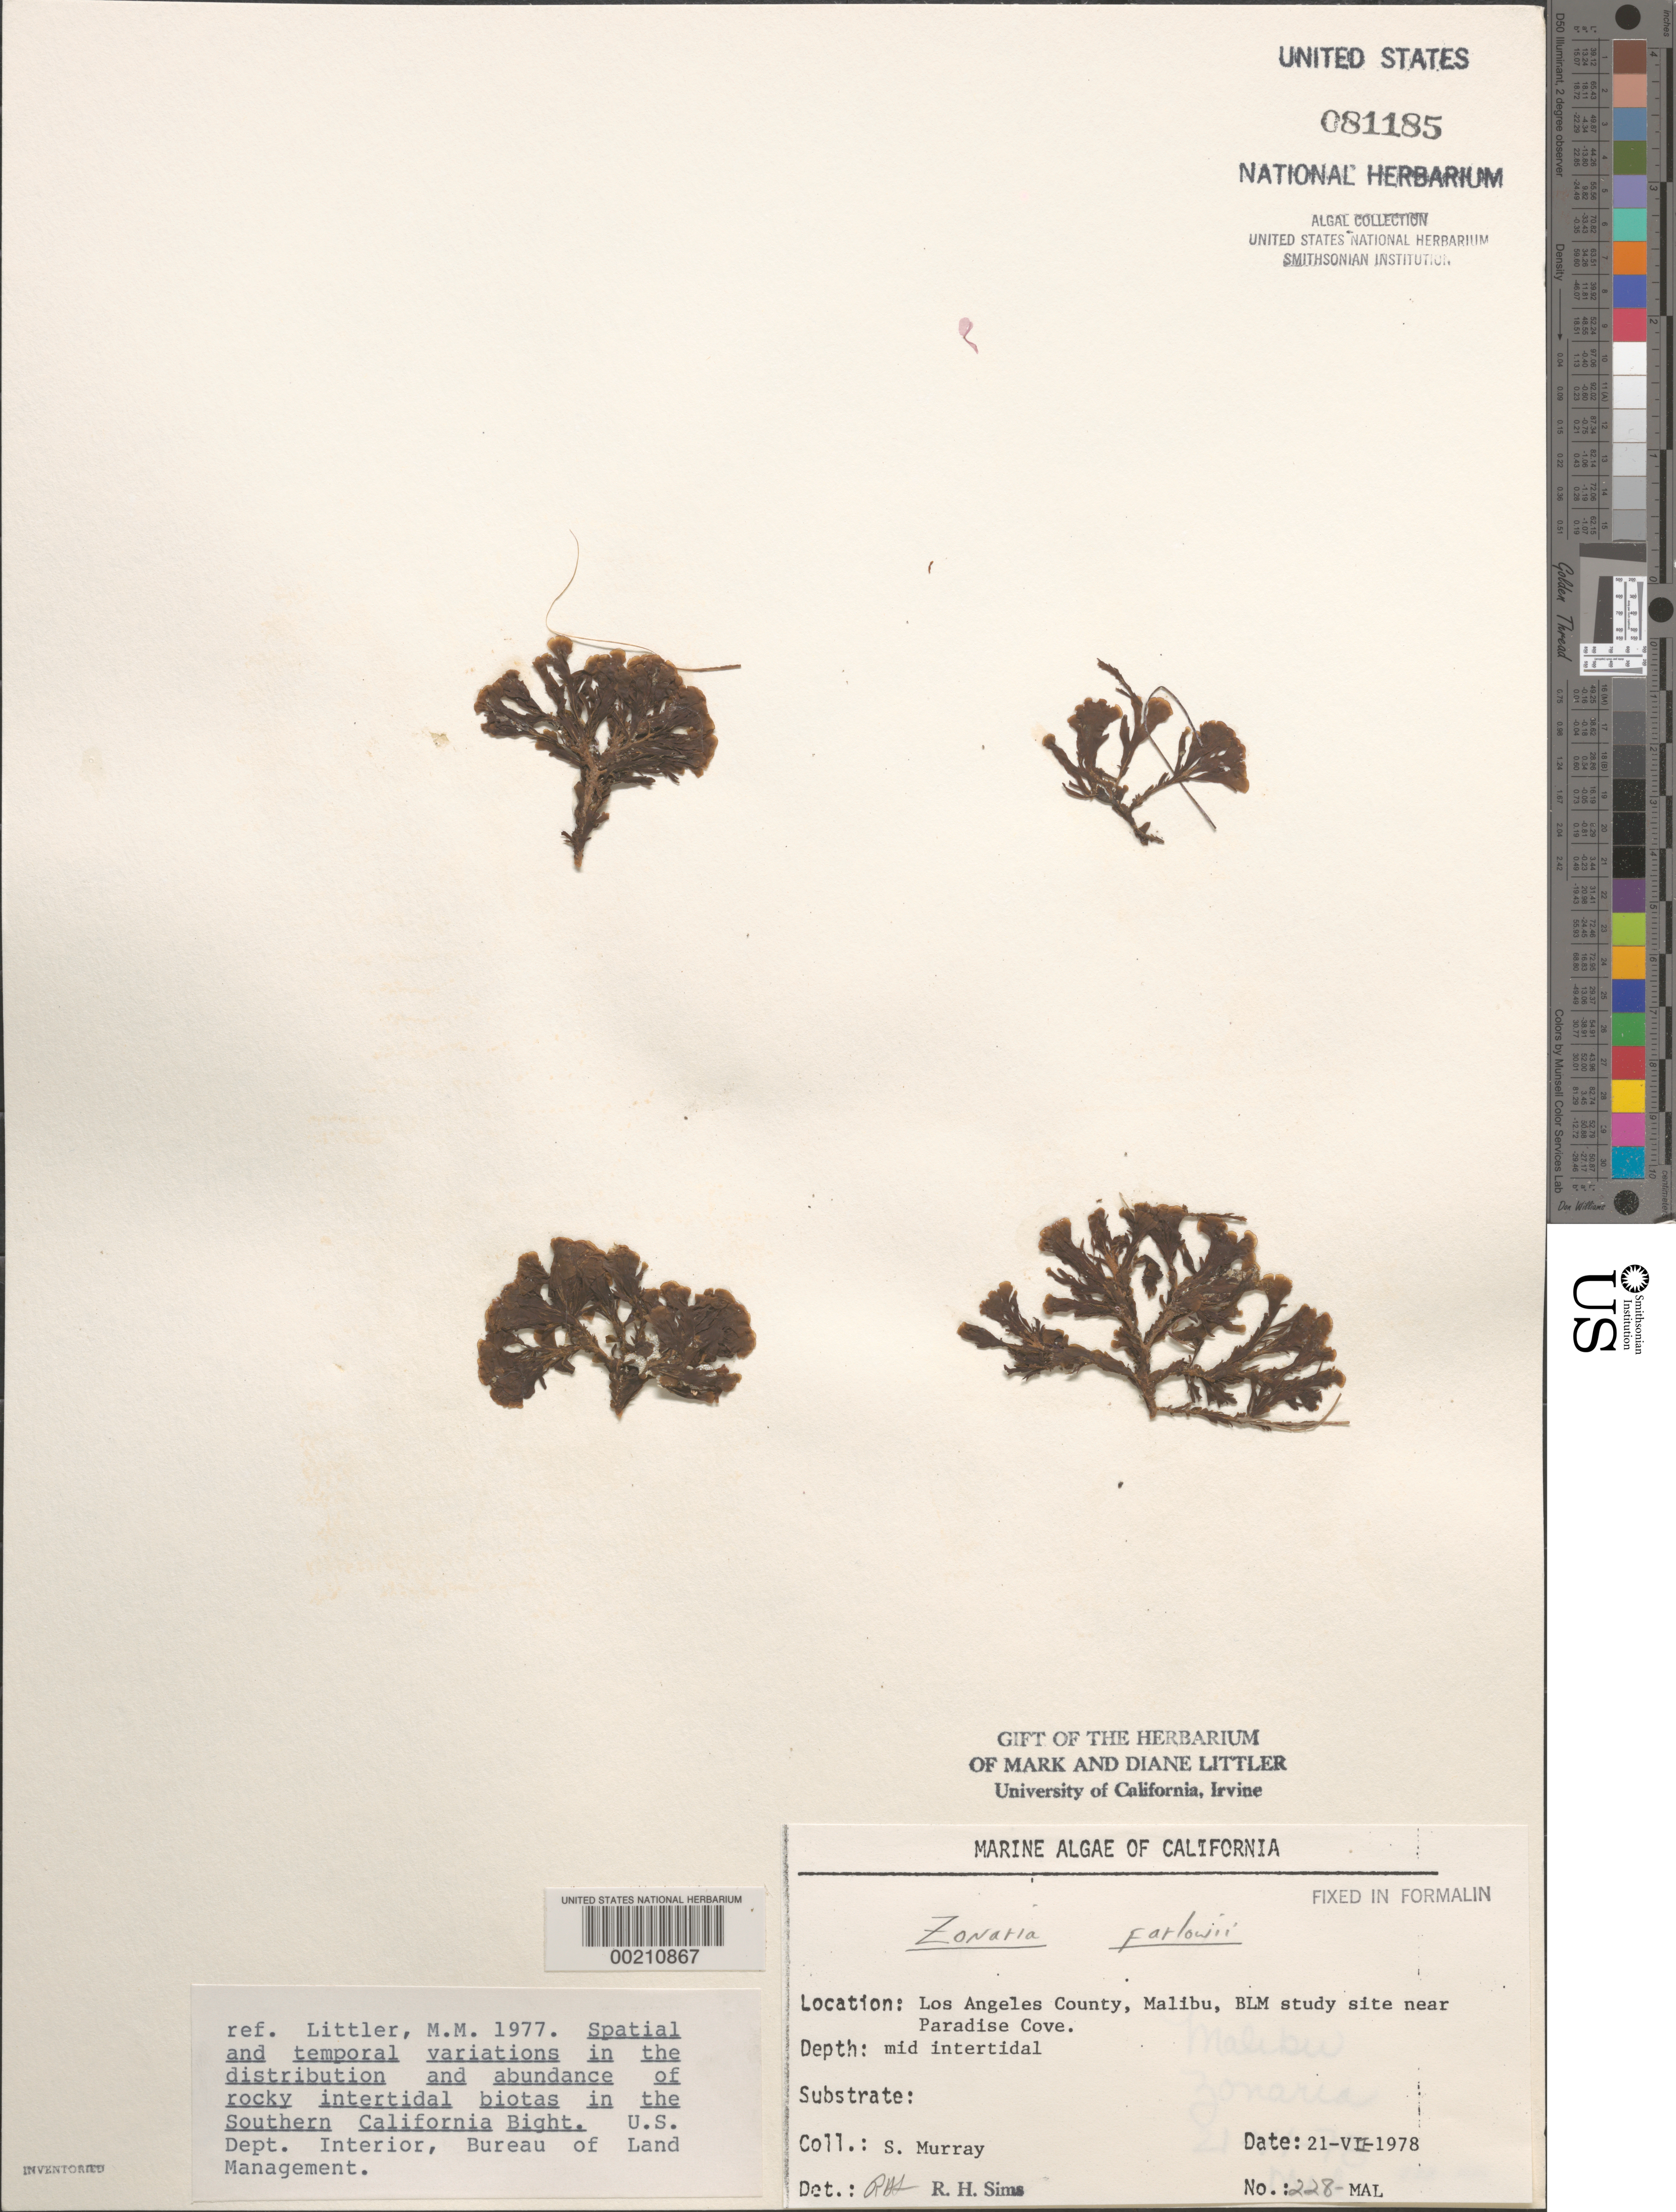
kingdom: Chromista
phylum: Ochrophyta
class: Phaeophyceae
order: Dictyotales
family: Dictyotaceae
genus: Zonaria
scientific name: Zonaria farlowii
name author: Setch. & N.L. Gardner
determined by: Sims, Robert H.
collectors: S. N. Murray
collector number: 228-mal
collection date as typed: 21 Jul 1978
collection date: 1978-07-21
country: United States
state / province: California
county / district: Los Angeles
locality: Malibu, near Paradise Cove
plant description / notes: BLM-SOCALBIGHT Rocky Intertidal Survey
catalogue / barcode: US 81185